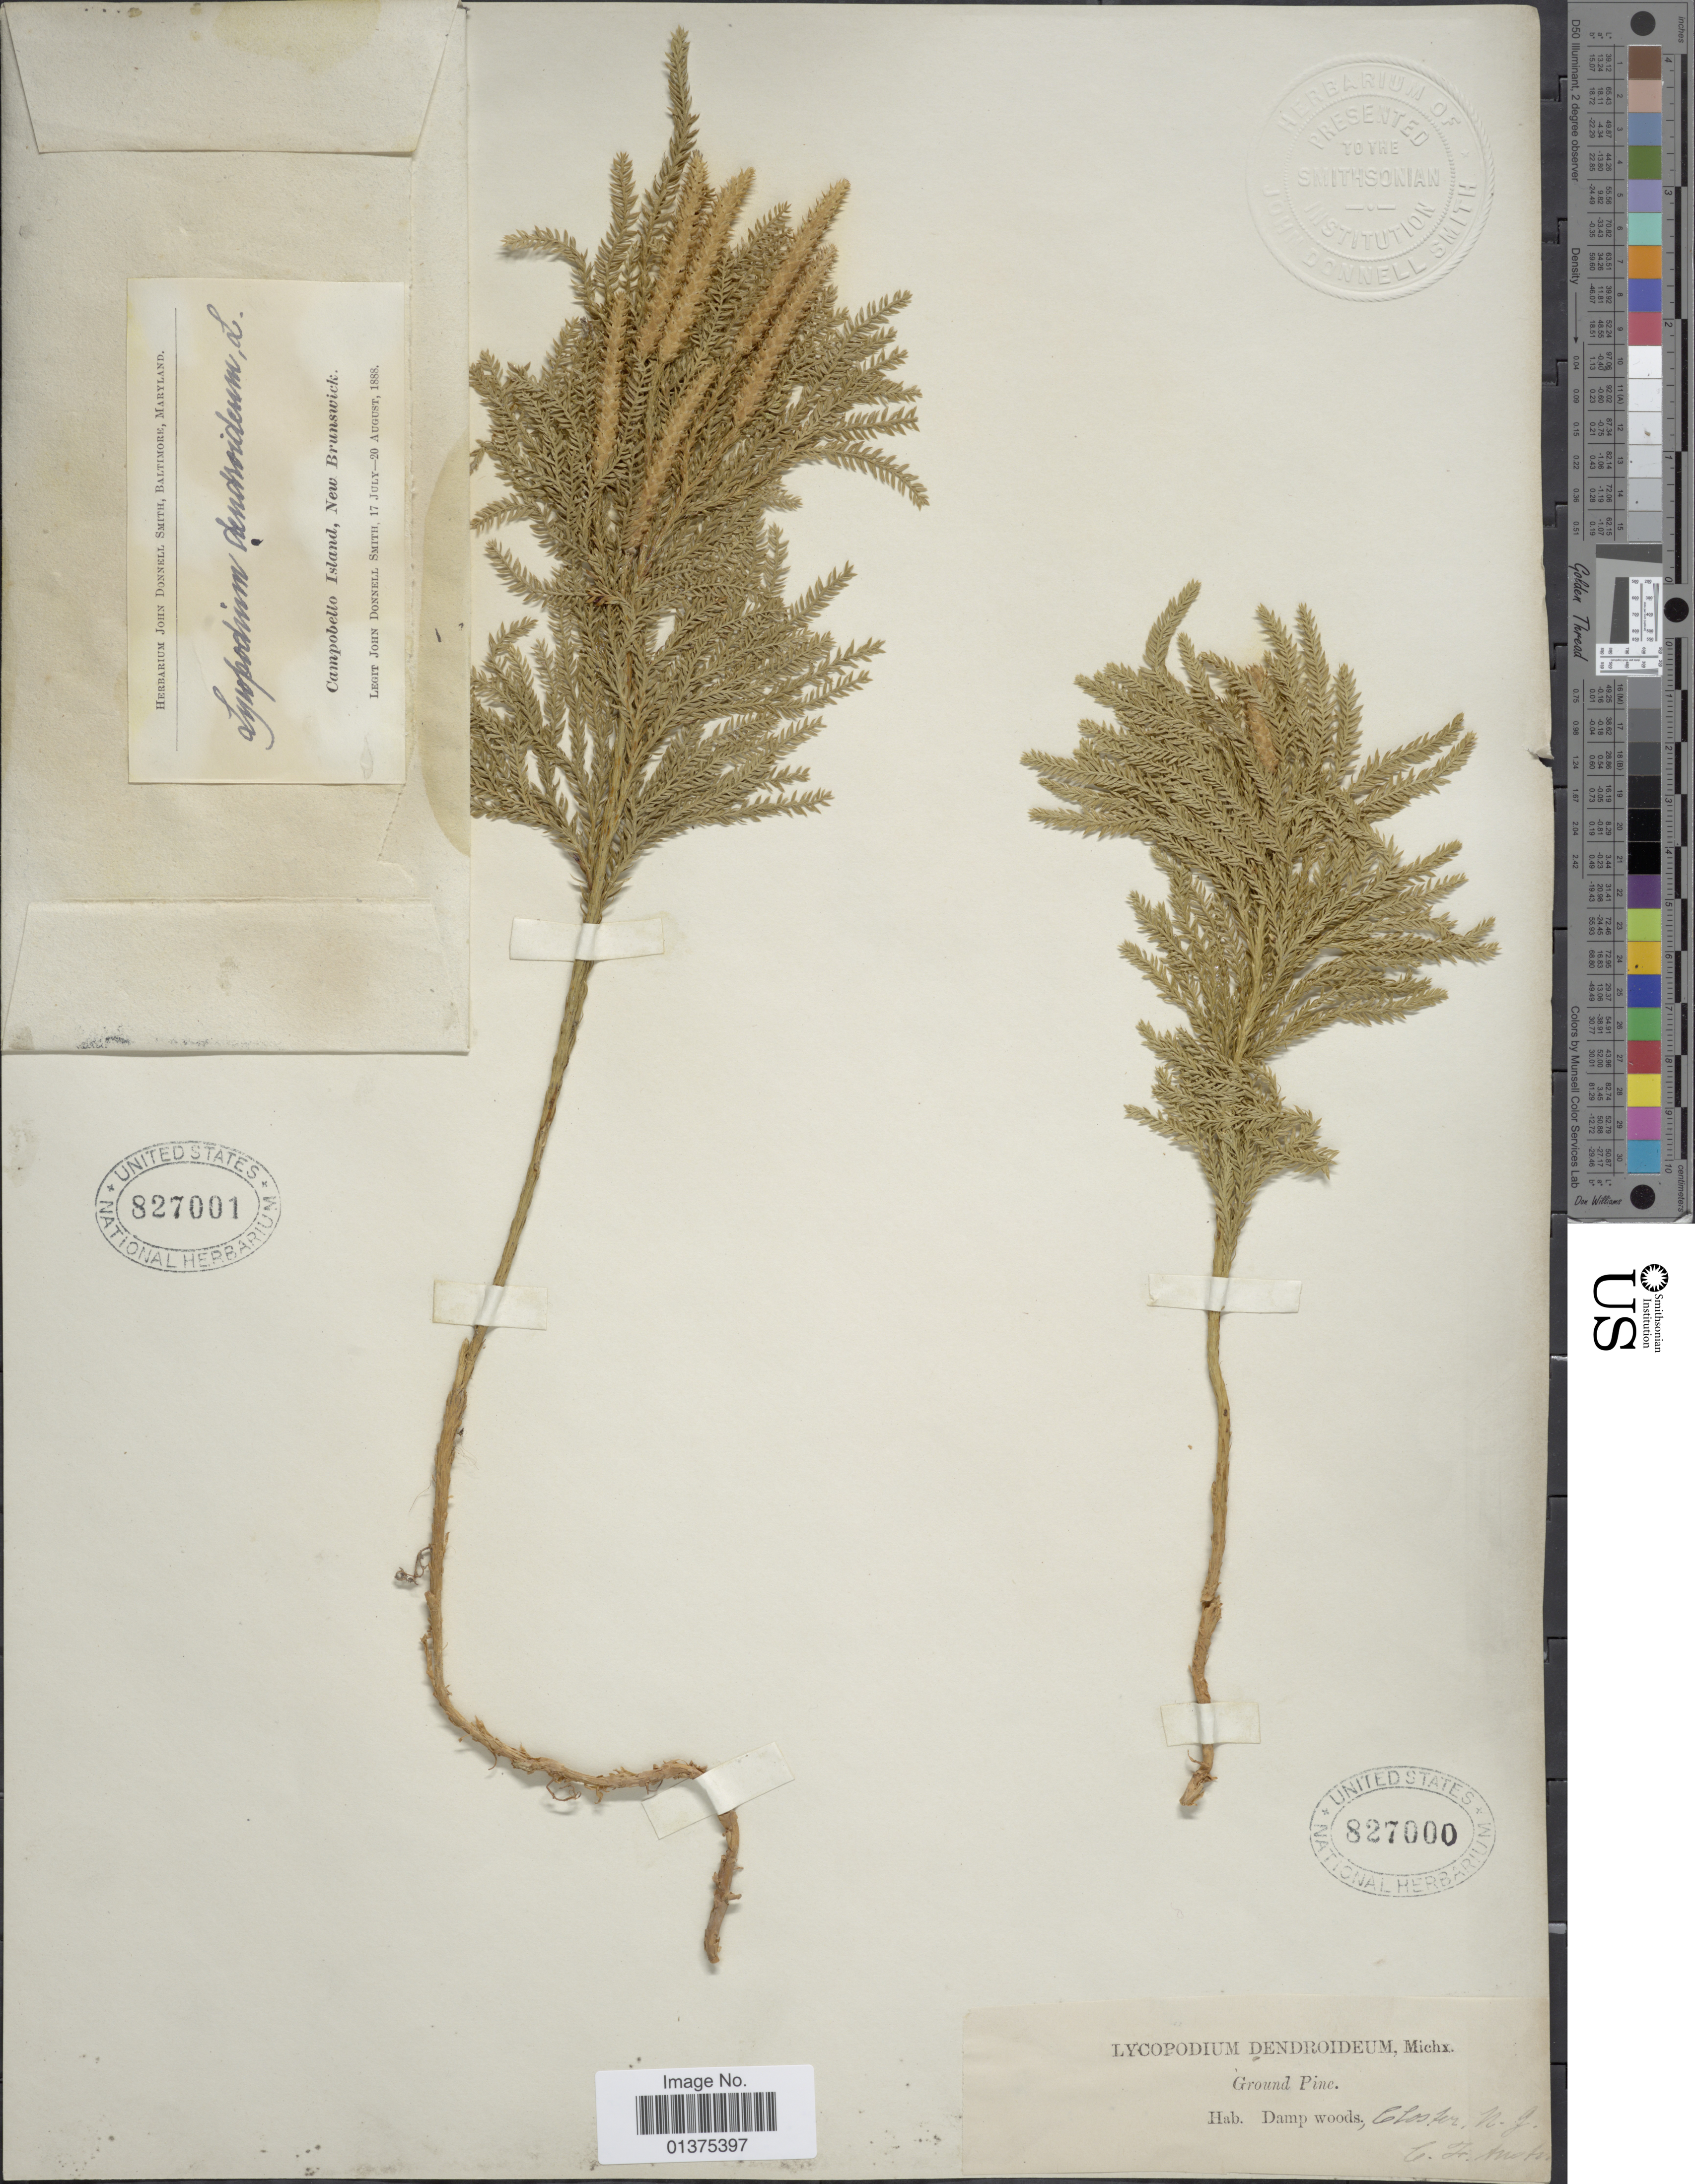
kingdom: Plantae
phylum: Tracheophyta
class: Lycopodiopsida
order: Lycopodiales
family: Lycopodiaceae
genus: Dendrolycopodium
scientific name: Dendrolycopodium hickeyi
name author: (W.H. Wagner et al.) A. Haines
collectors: J. Donnell Smith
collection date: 1888-07-17/1888-08-20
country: Canada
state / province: New Brunswick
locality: Campobello Island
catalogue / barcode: US 827001